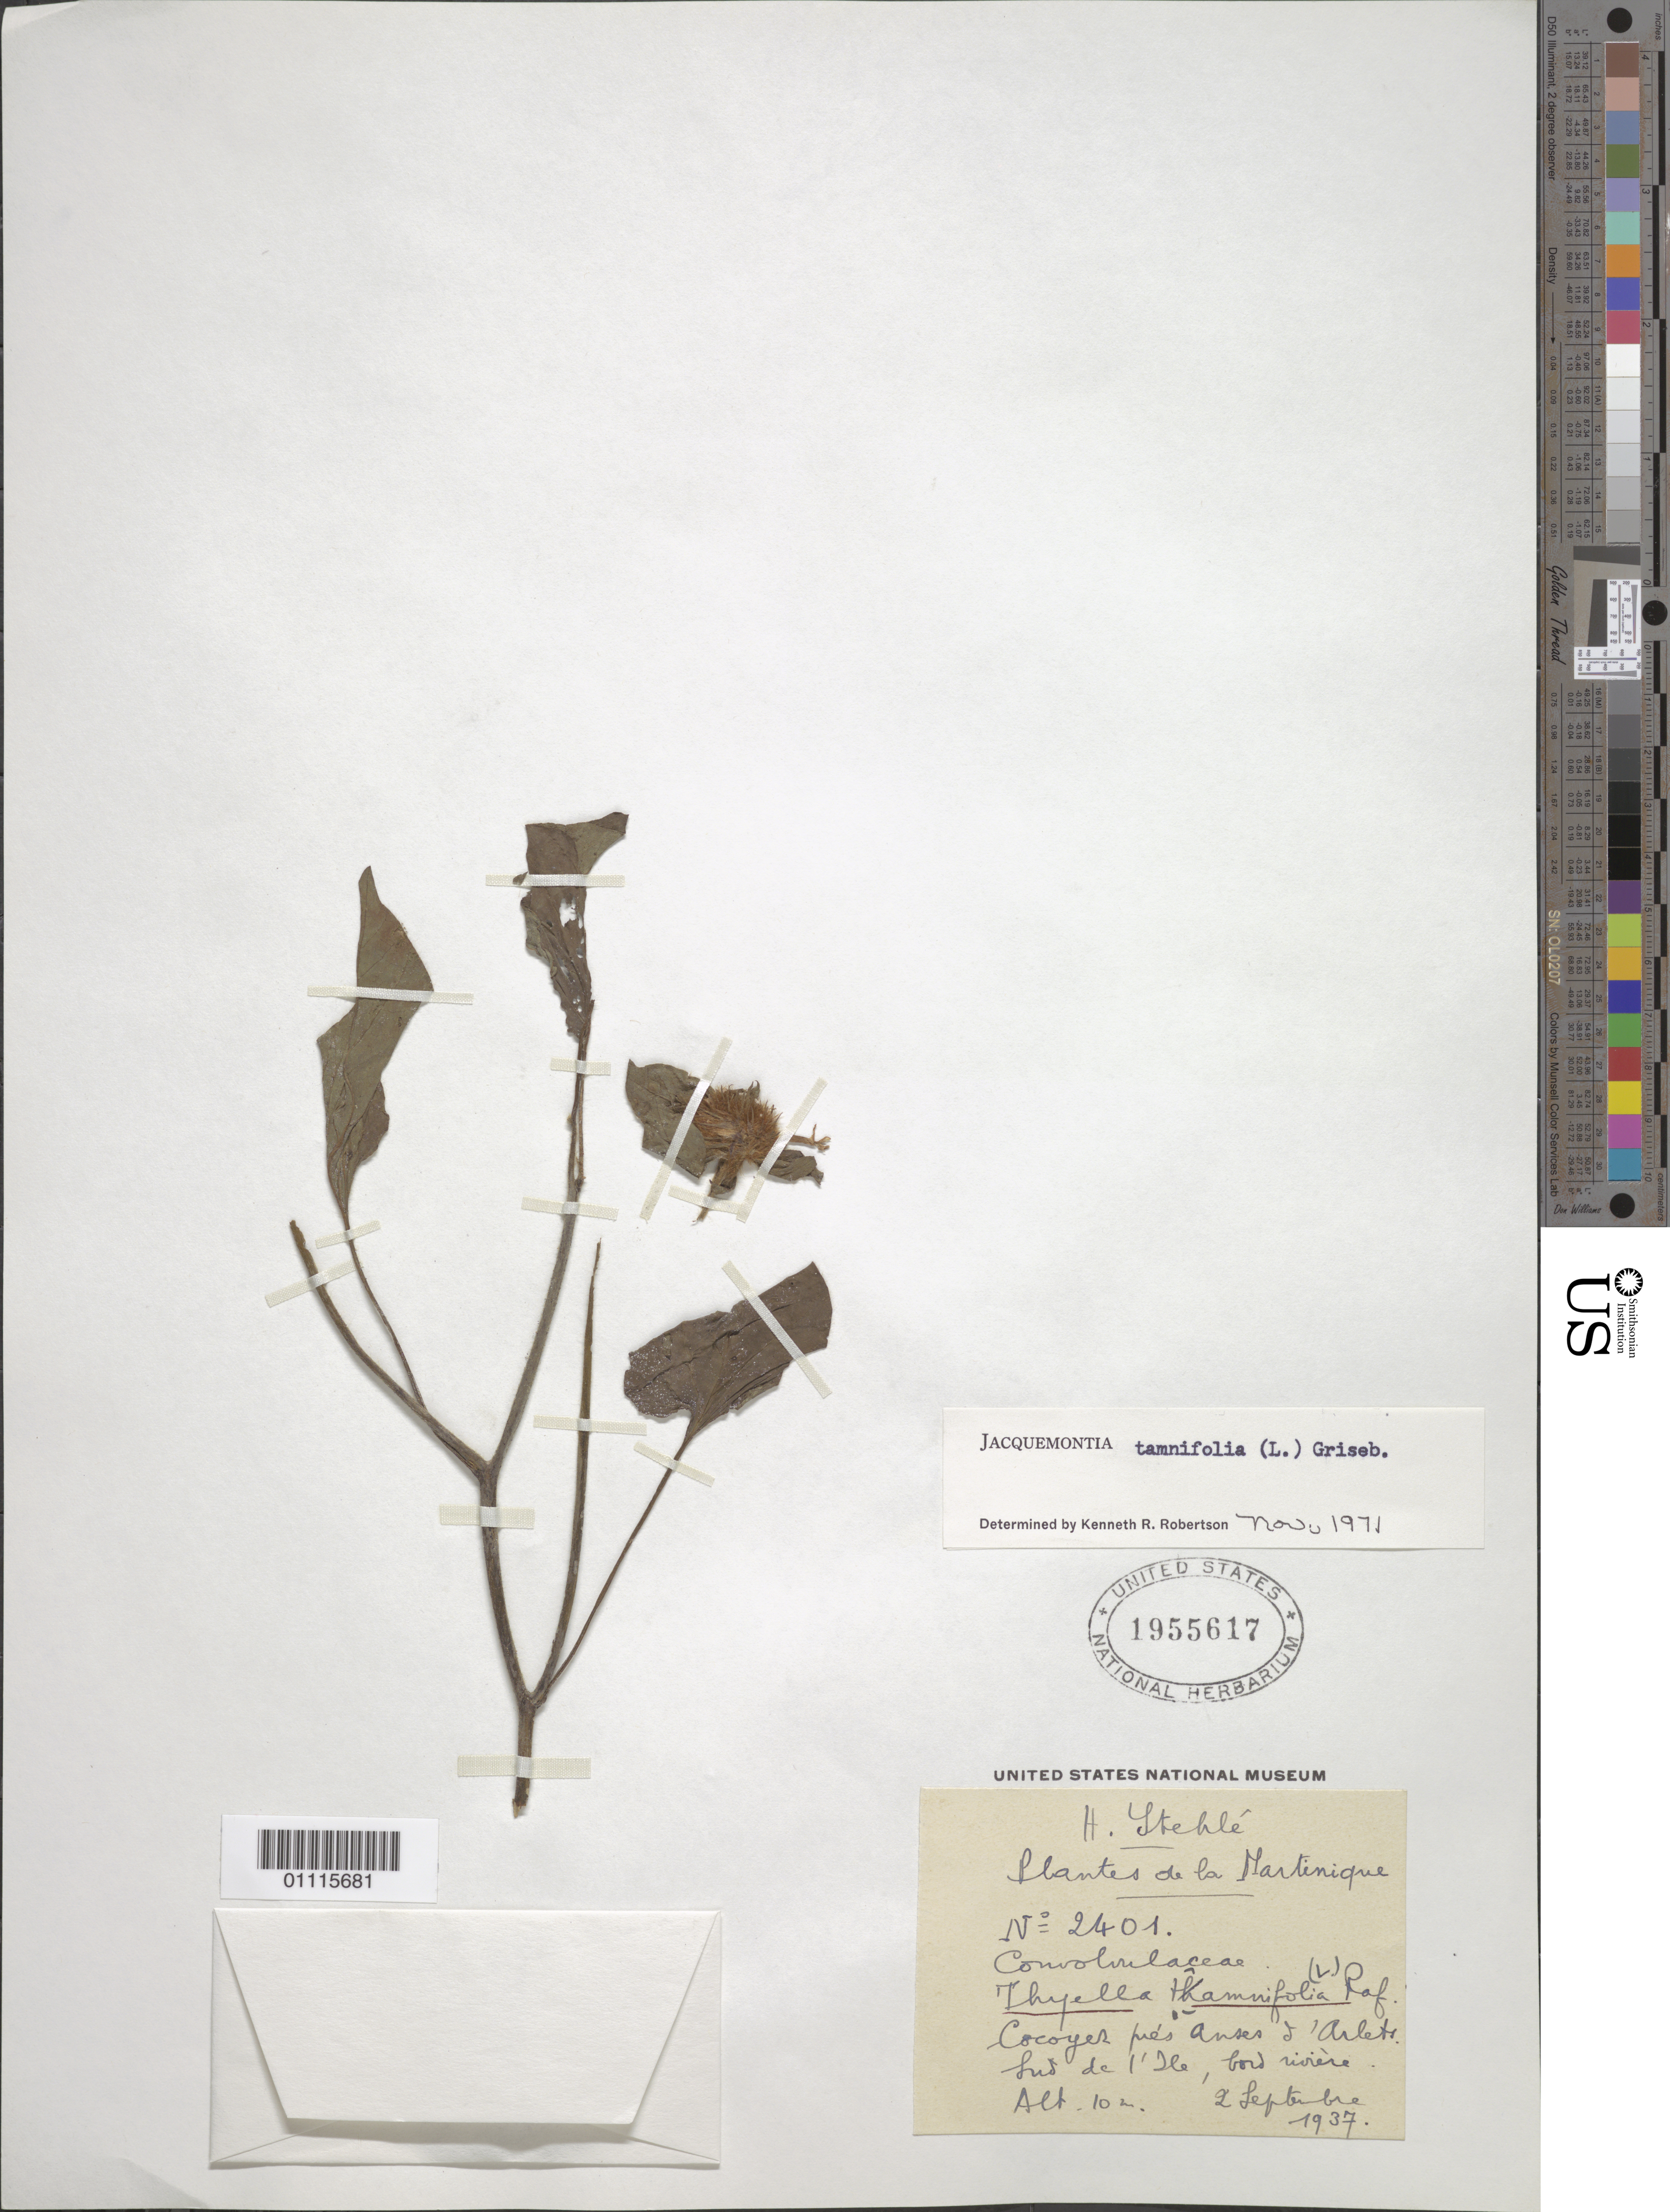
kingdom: Plantae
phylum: Tracheophyta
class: Magnoliopsida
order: Solanales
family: Convolvulaceae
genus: Jacquemontia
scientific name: Jacquemontia tamnifolia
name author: (L.) Griseb.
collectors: H. Stehlé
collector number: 2401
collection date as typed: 02 Sep 1937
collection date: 1937-09-02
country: Martinique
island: Martinique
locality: Cocoyer pres anses d'Arlets sud de l'Ile, bord viviere.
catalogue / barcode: US 1955617